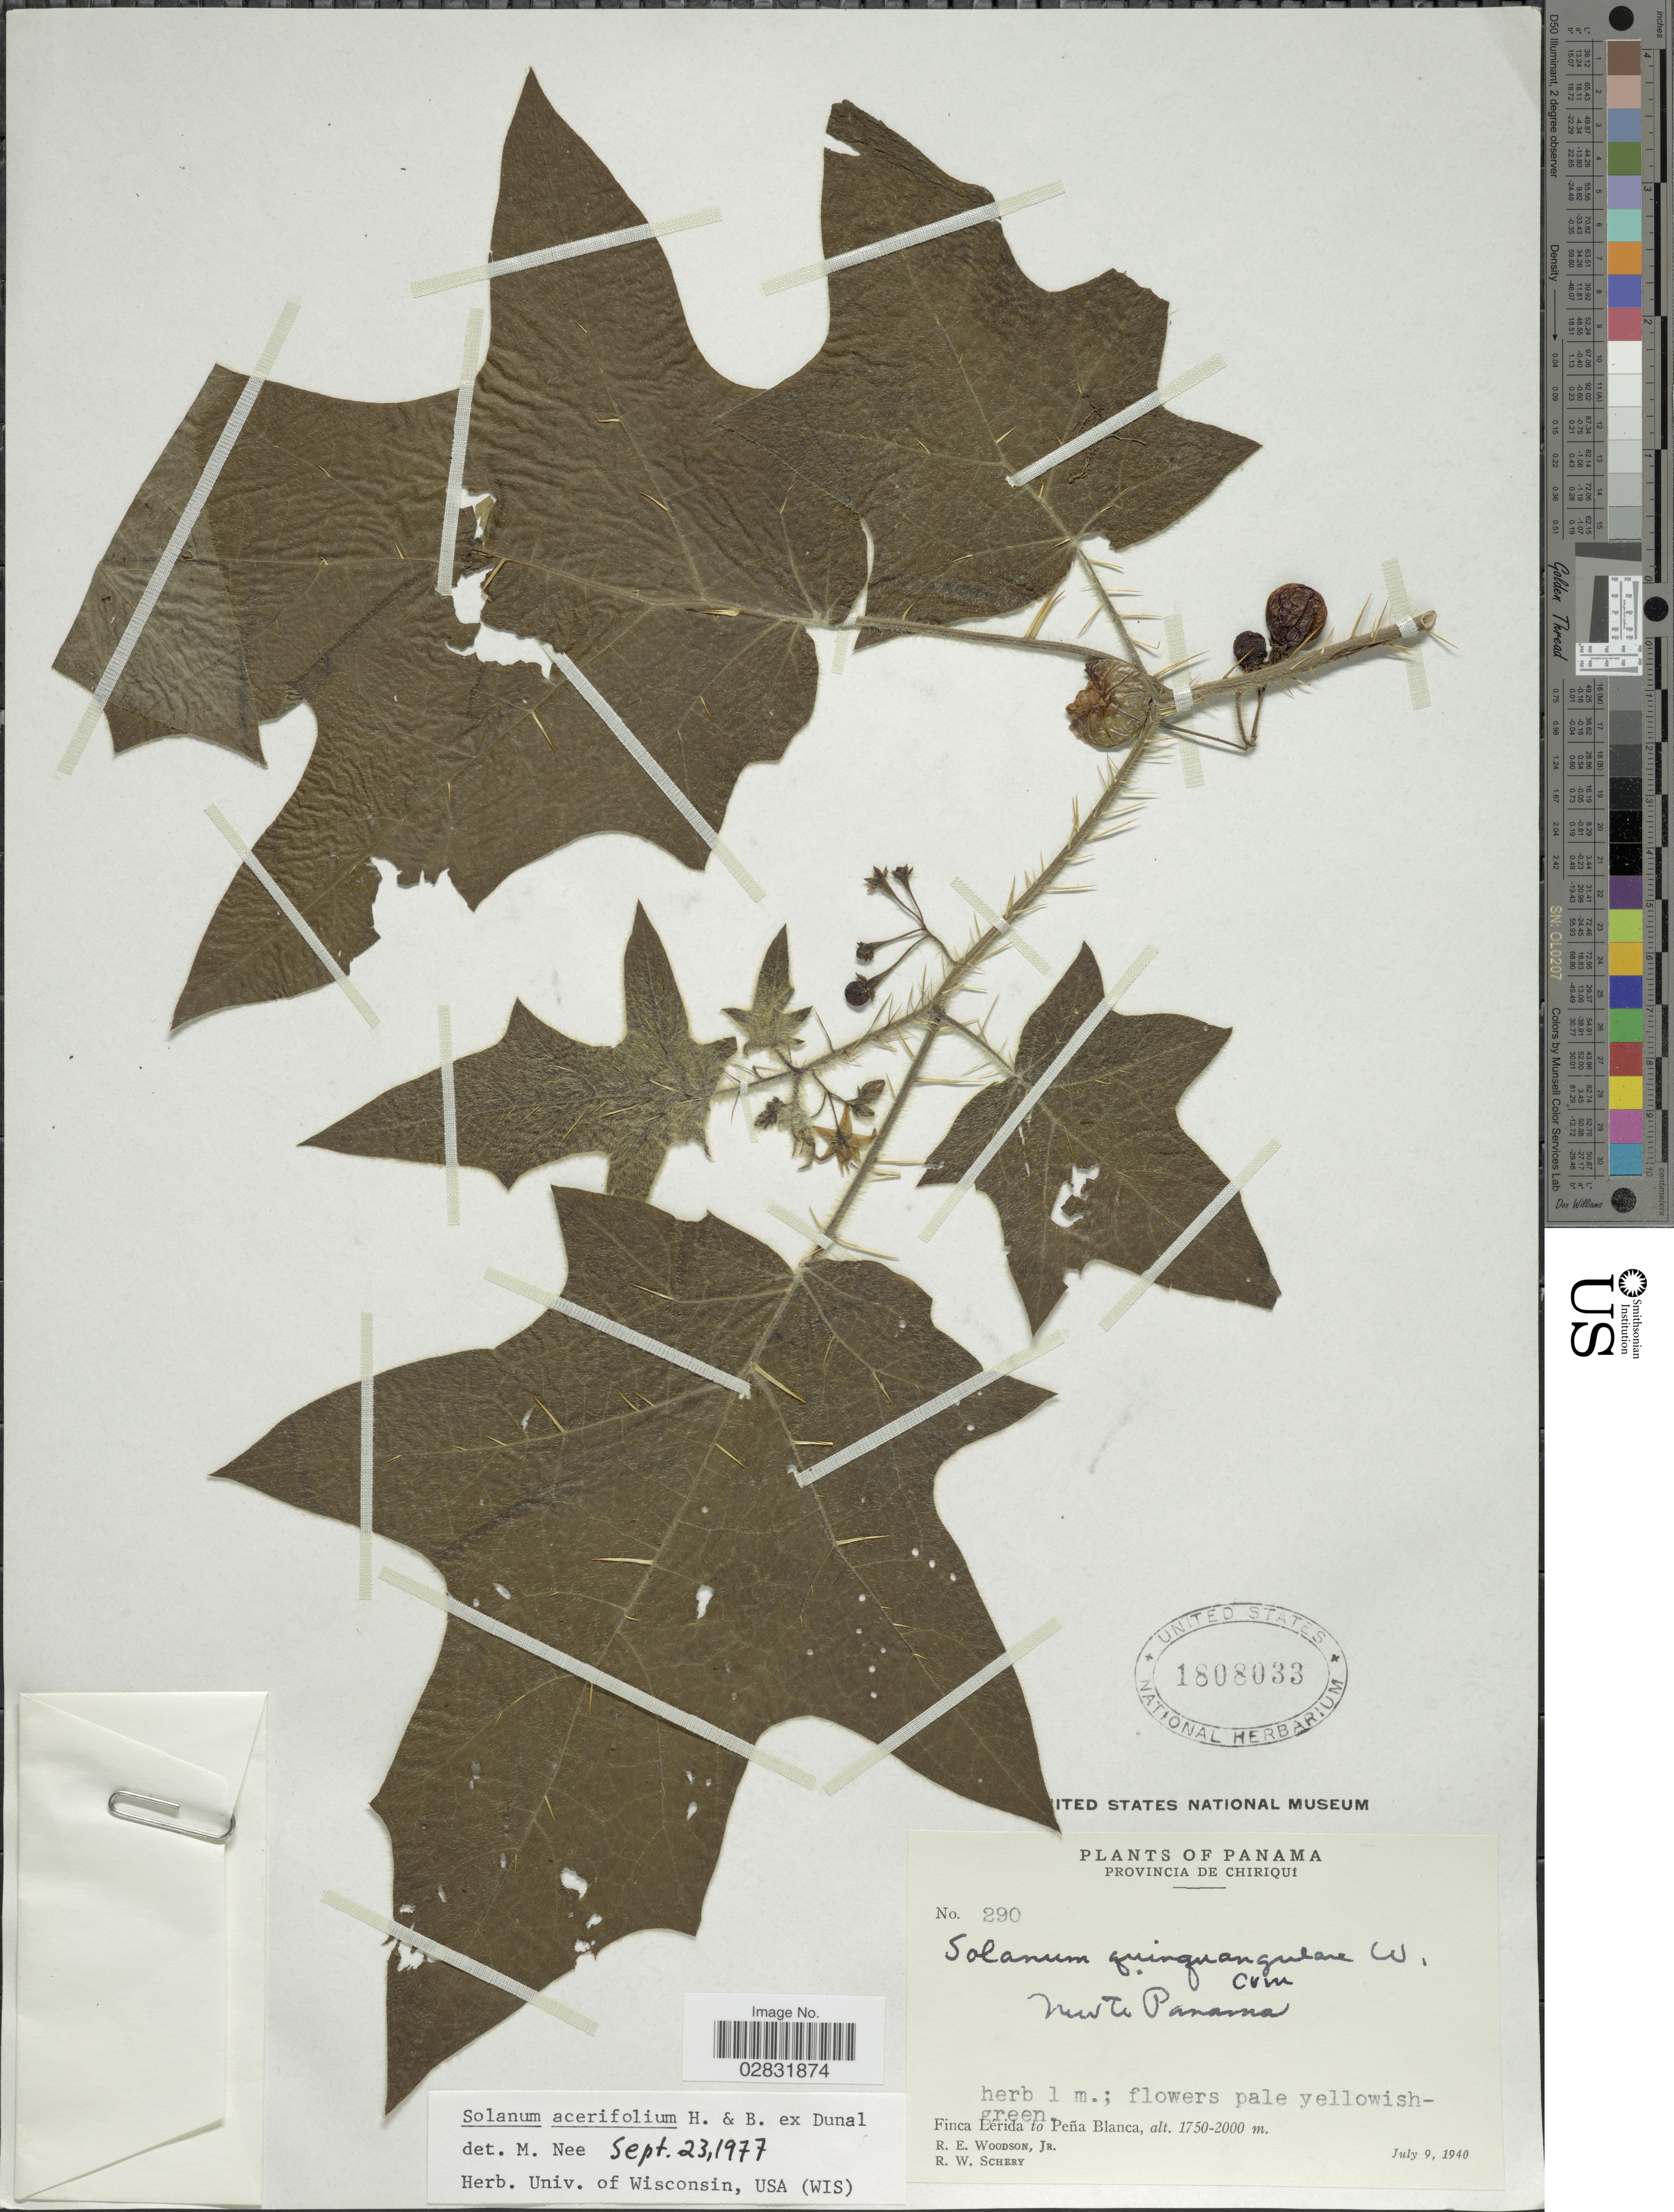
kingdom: Plantae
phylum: Tracheophyta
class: Magnoliopsida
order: Solanales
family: Solanaceae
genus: Solanum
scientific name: Solanum acerifolium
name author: Humb. & Bonpl. ex Dunal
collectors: R. E. Woodson & R. W. Schery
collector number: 290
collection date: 1940-07-09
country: Panama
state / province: Chiriqui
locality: Finca Lérida to Peña Blanca.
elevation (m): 1750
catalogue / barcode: US 1808033